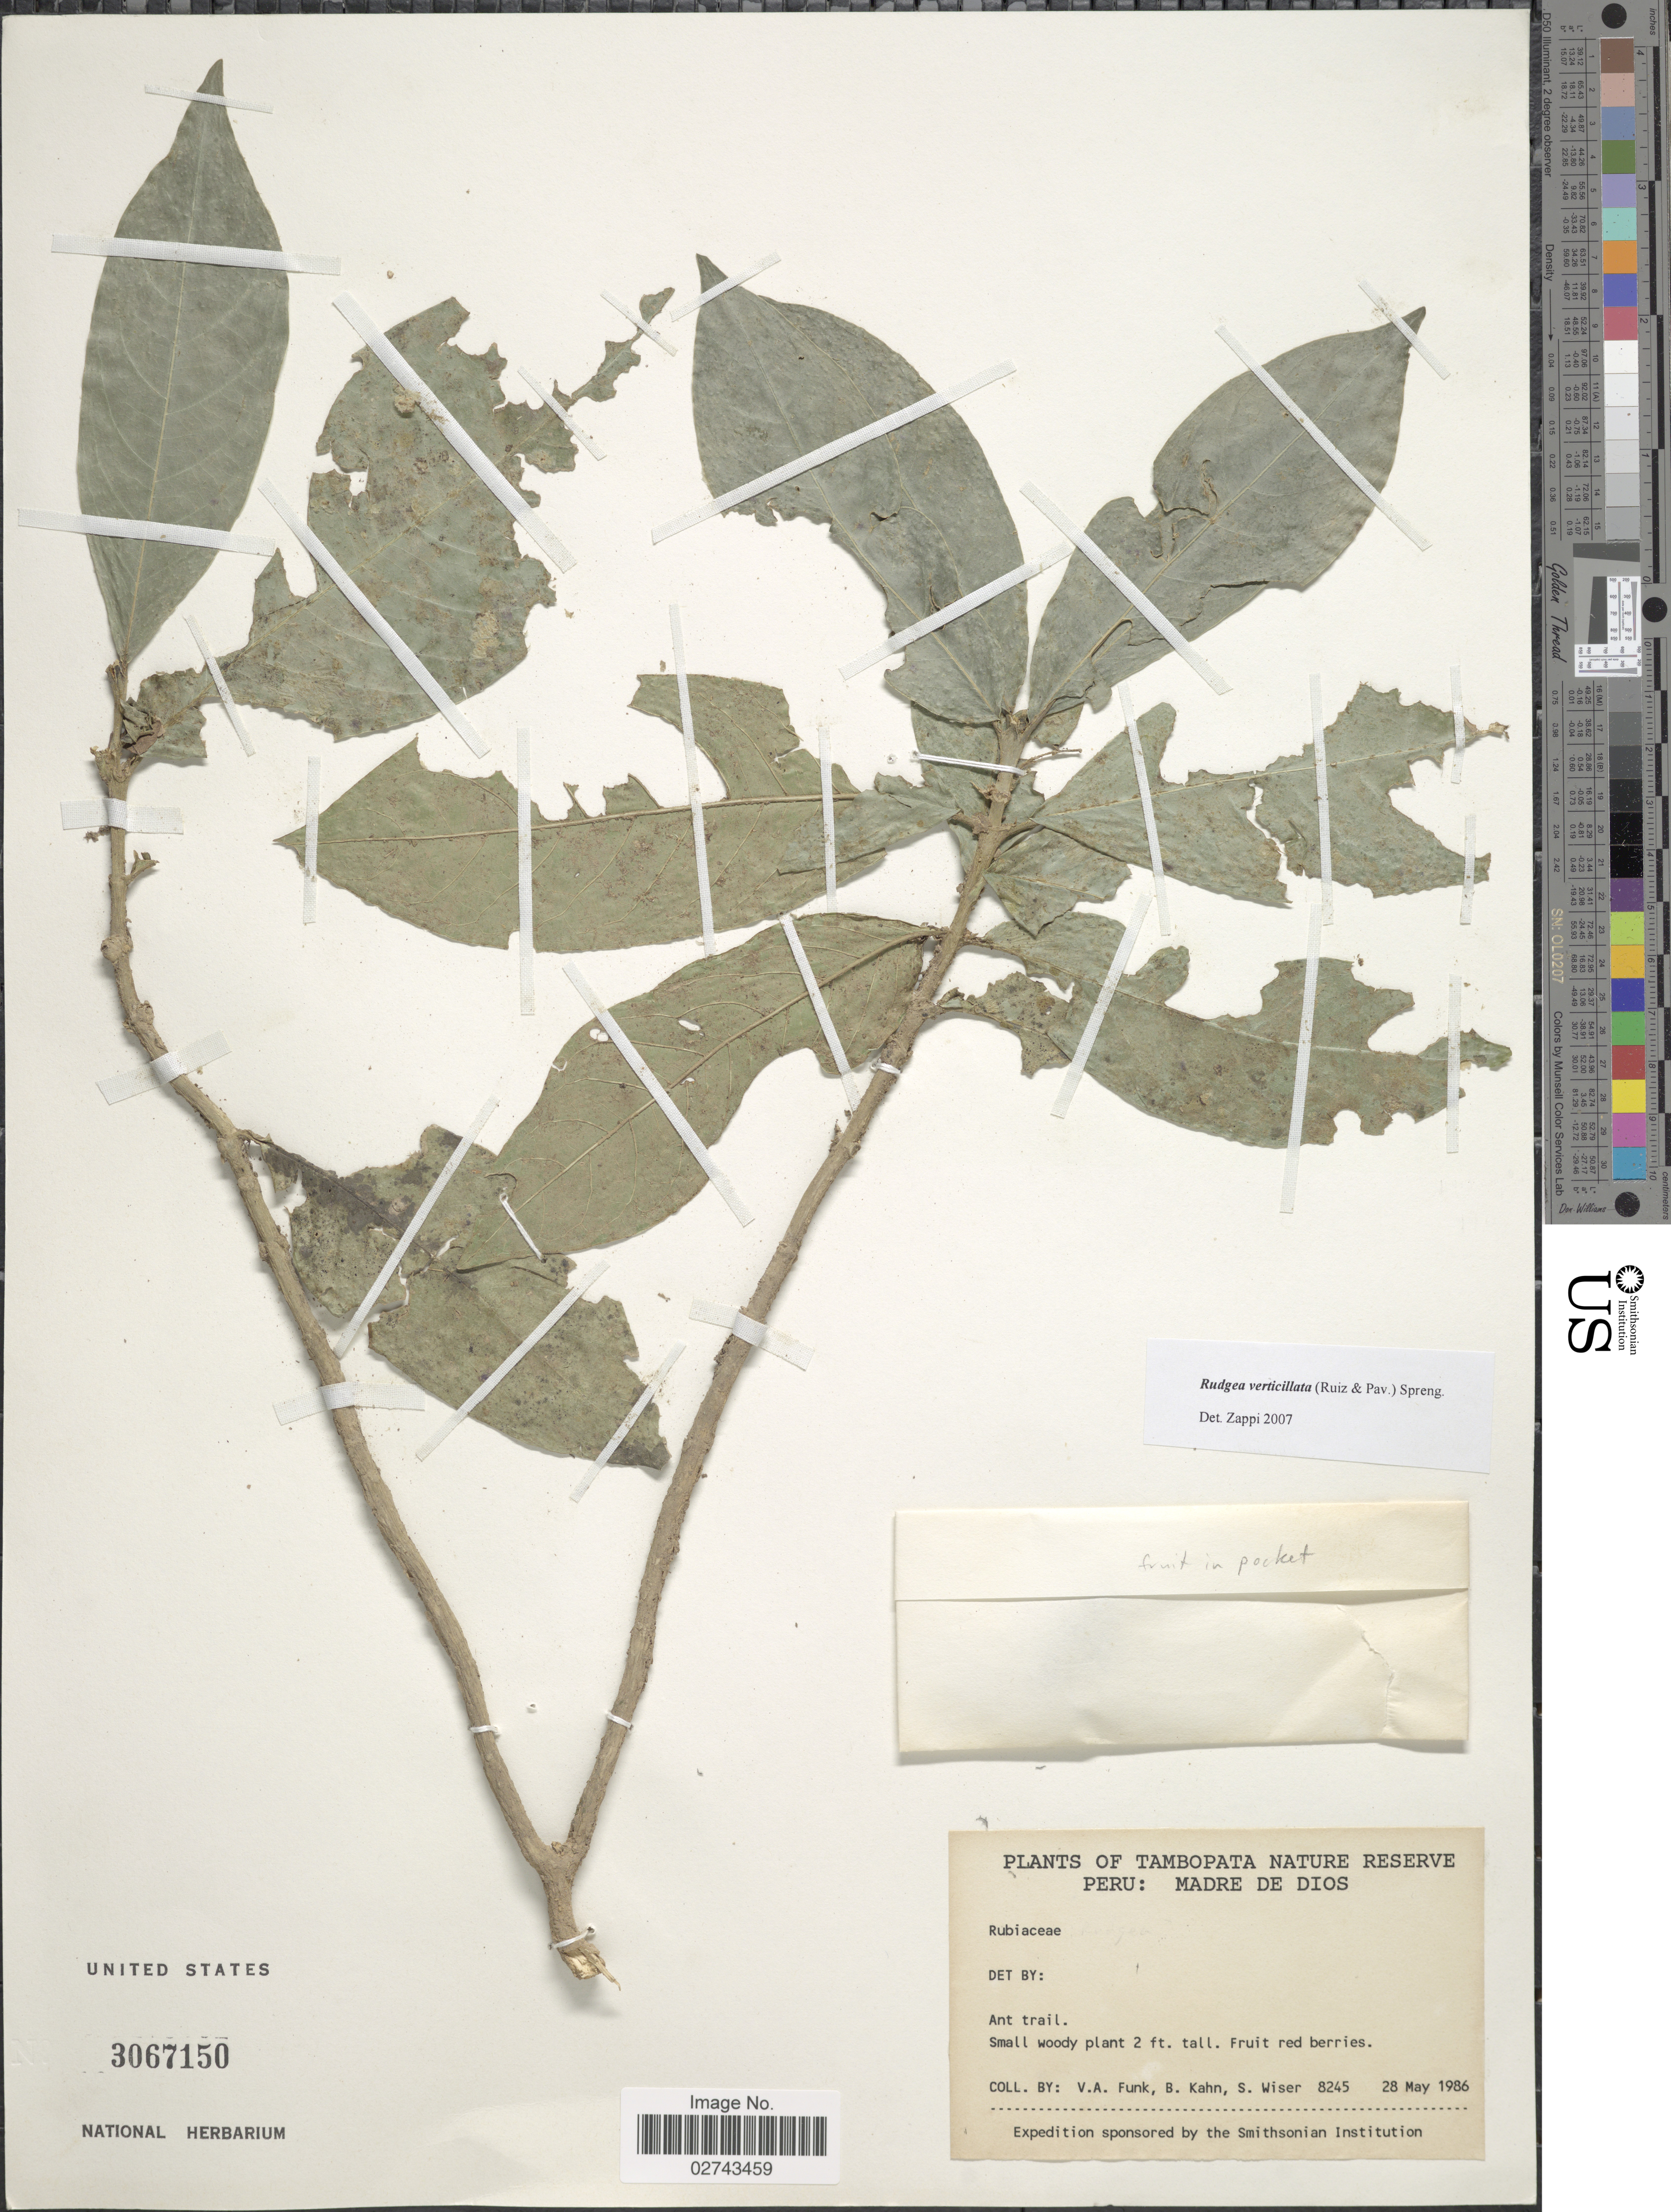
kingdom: Plantae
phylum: Tracheophyta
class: Magnoliopsida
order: Gentianales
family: Rubiaceae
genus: Rudgea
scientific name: Rudgea verticillata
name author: (Ruiz & Pav.) Spreng.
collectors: V. Funk, B. Kahn & S. Wiser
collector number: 8245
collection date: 1986-05-28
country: Peru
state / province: Madre de Dios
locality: Tambopata Nature Reserve, Ant trail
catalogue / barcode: US 3067150